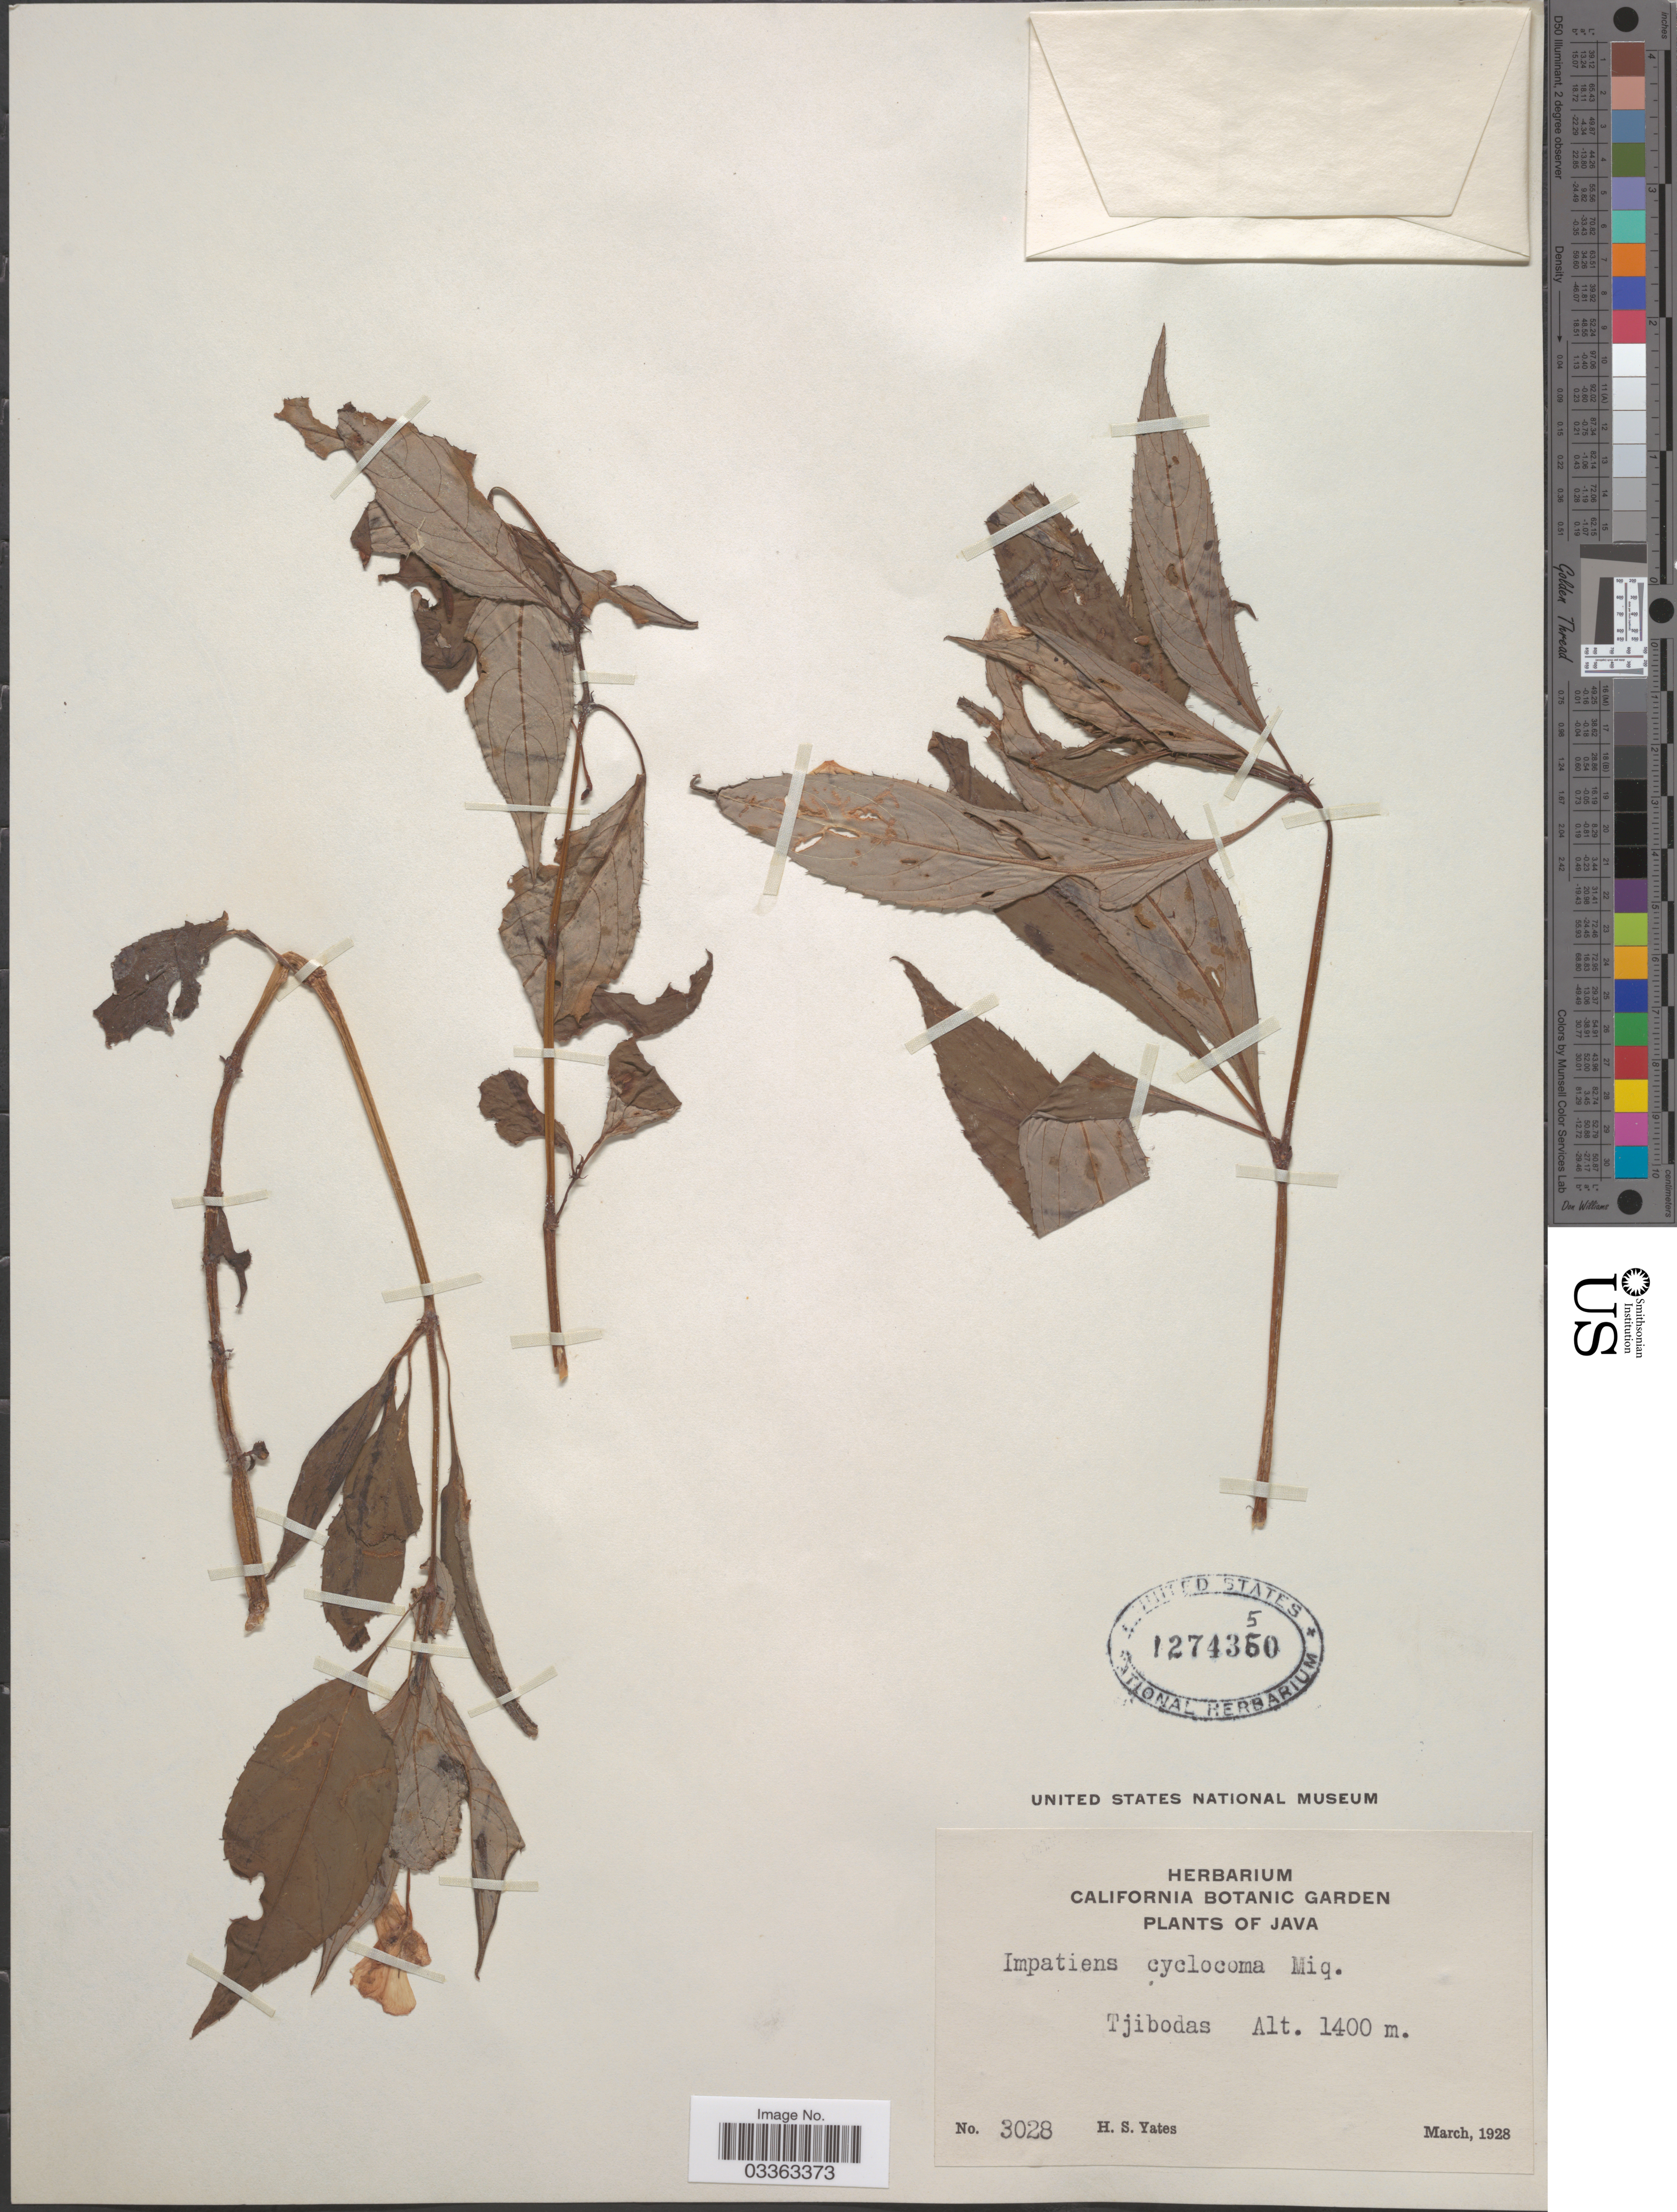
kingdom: Plantae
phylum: Tracheophyta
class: Magnoliopsida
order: Ericales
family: Balsaminaceae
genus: Impatiens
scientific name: Impatiens cyclocoma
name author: Miq.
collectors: H. S. Yates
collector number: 3028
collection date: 1928-03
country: Indonesia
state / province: Java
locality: Tjibodas.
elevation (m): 1400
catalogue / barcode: US 1274350